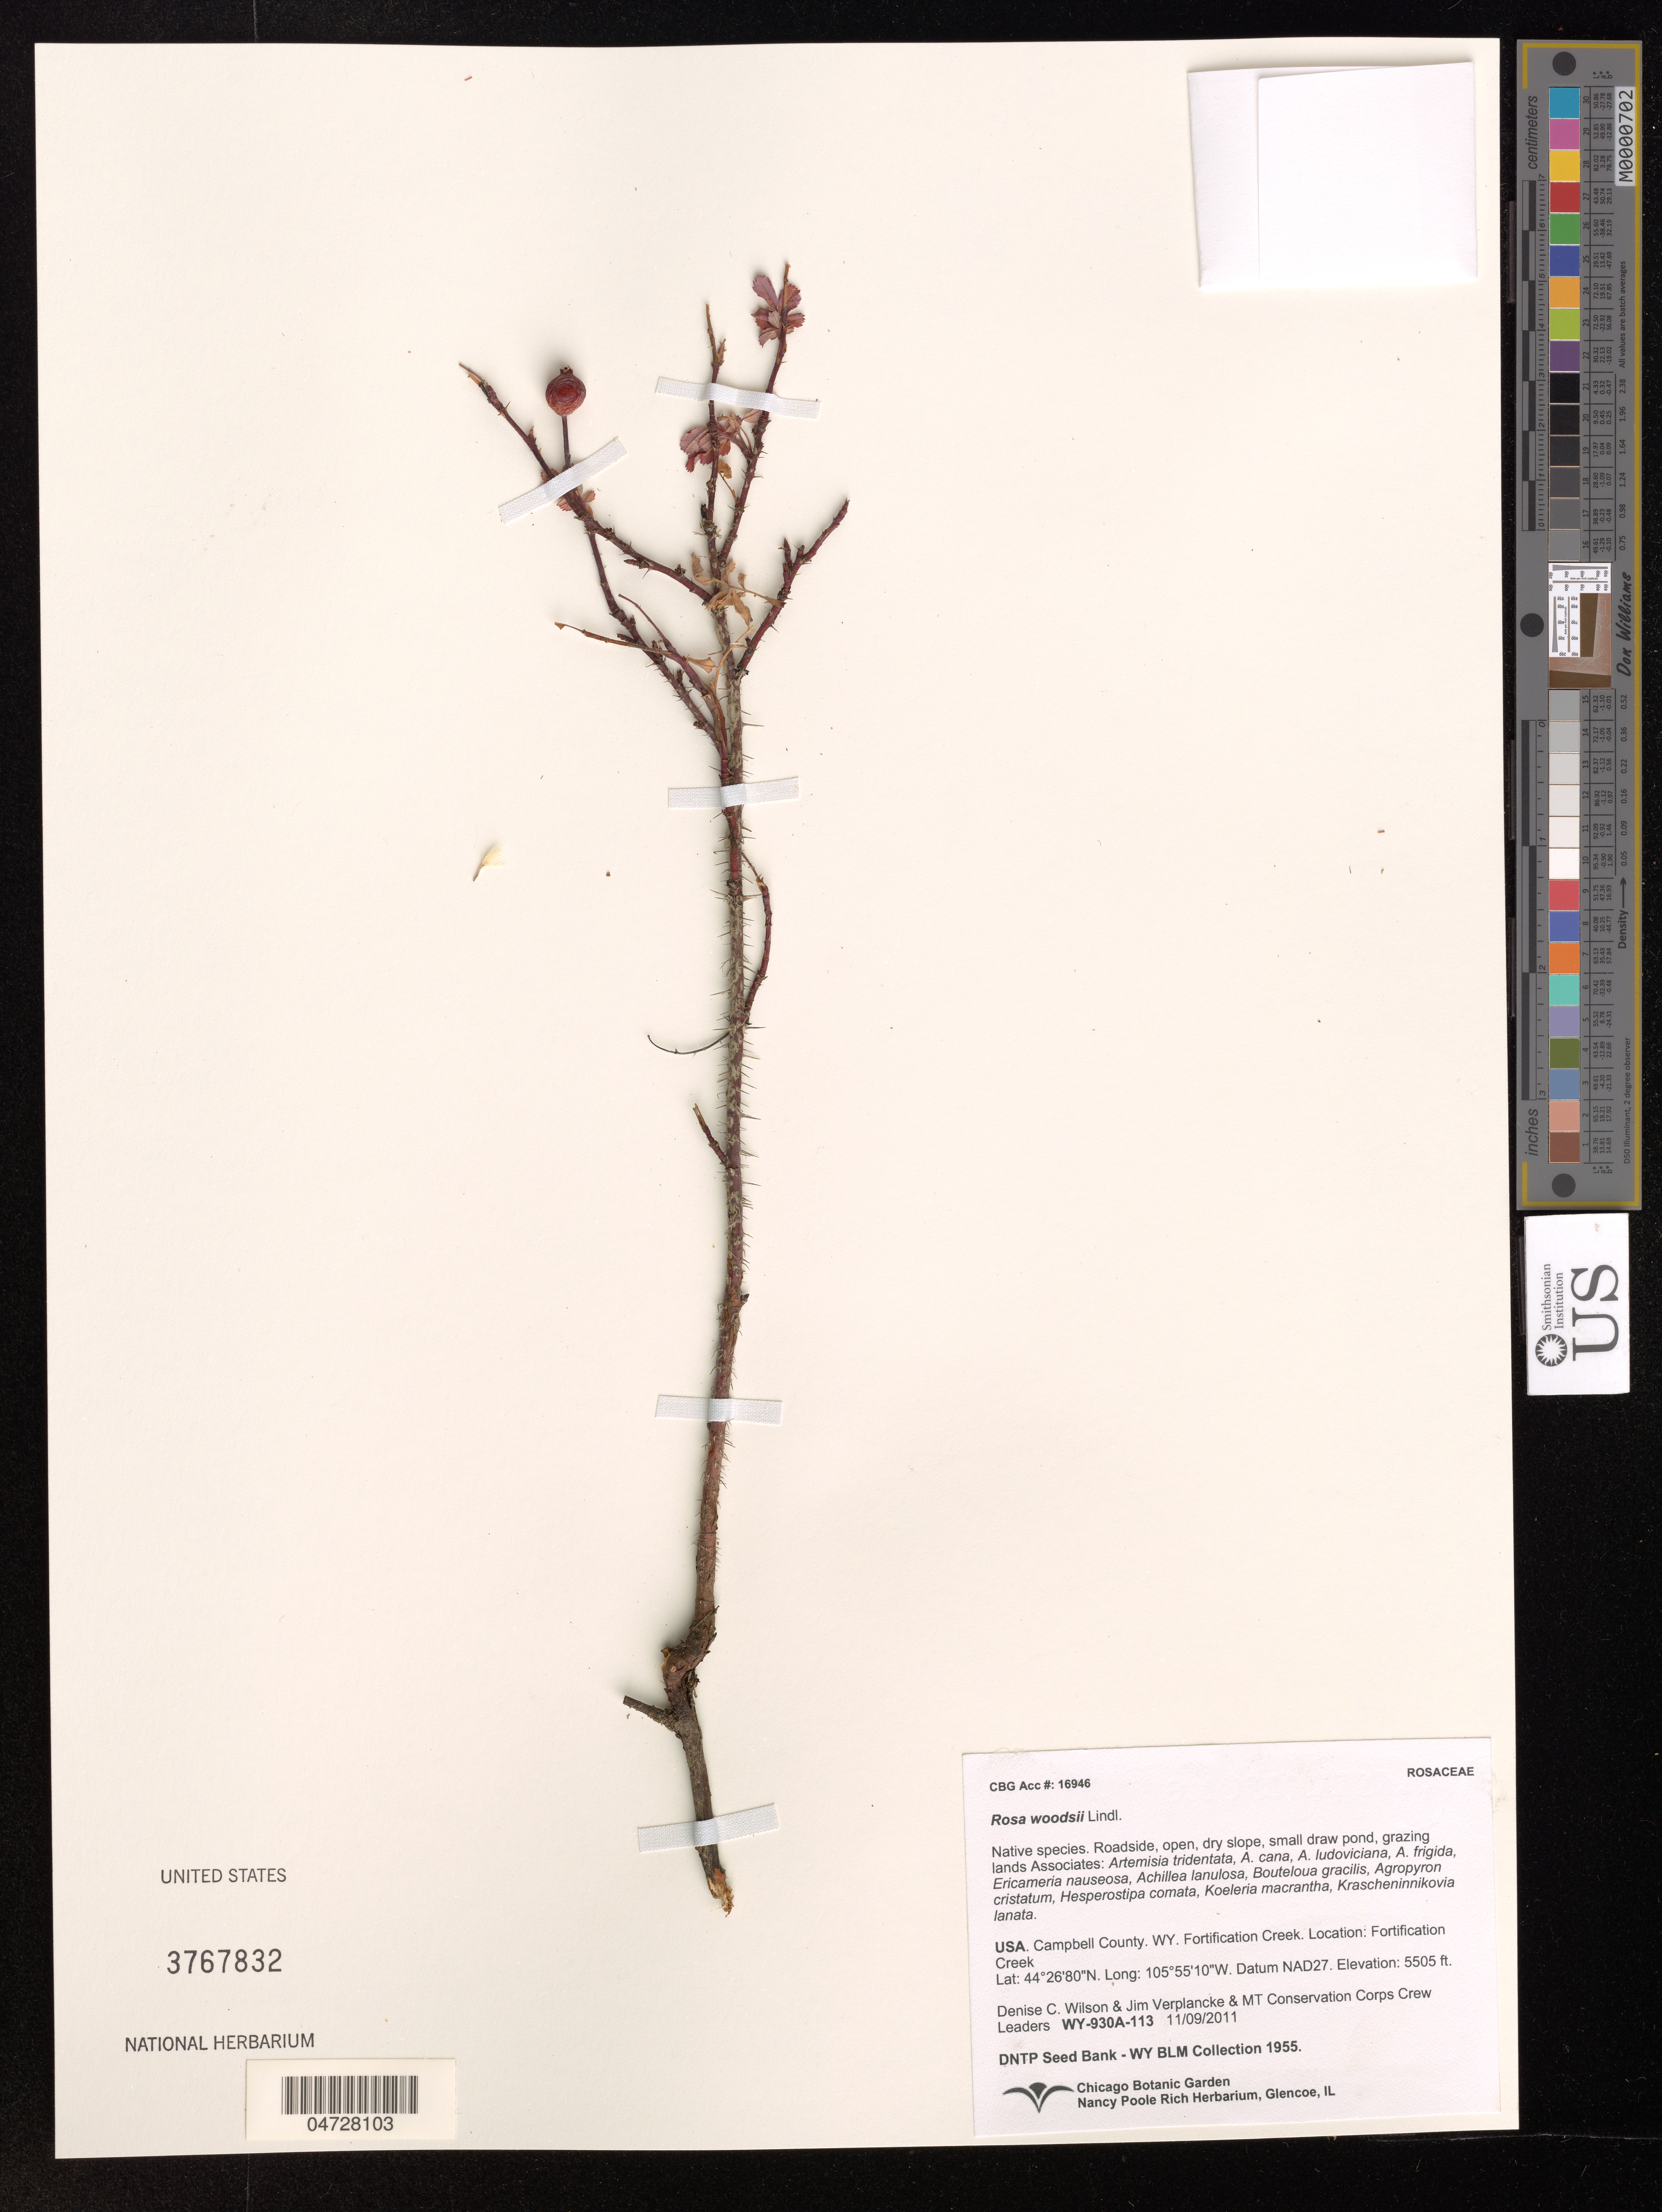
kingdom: Plantae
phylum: Tracheophyta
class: Magnoliopsida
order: Rosales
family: Rosaceae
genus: Rosa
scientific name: Rosa woodsii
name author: Lindl.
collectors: D. Wilson, J. Verplanck & MT Conversation Corps Crew Leaders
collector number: WY-930A-113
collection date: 2011-11-09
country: United States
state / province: Wyoming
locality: Campbell County. Fortification Creek.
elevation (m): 1678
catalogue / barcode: US 3767832